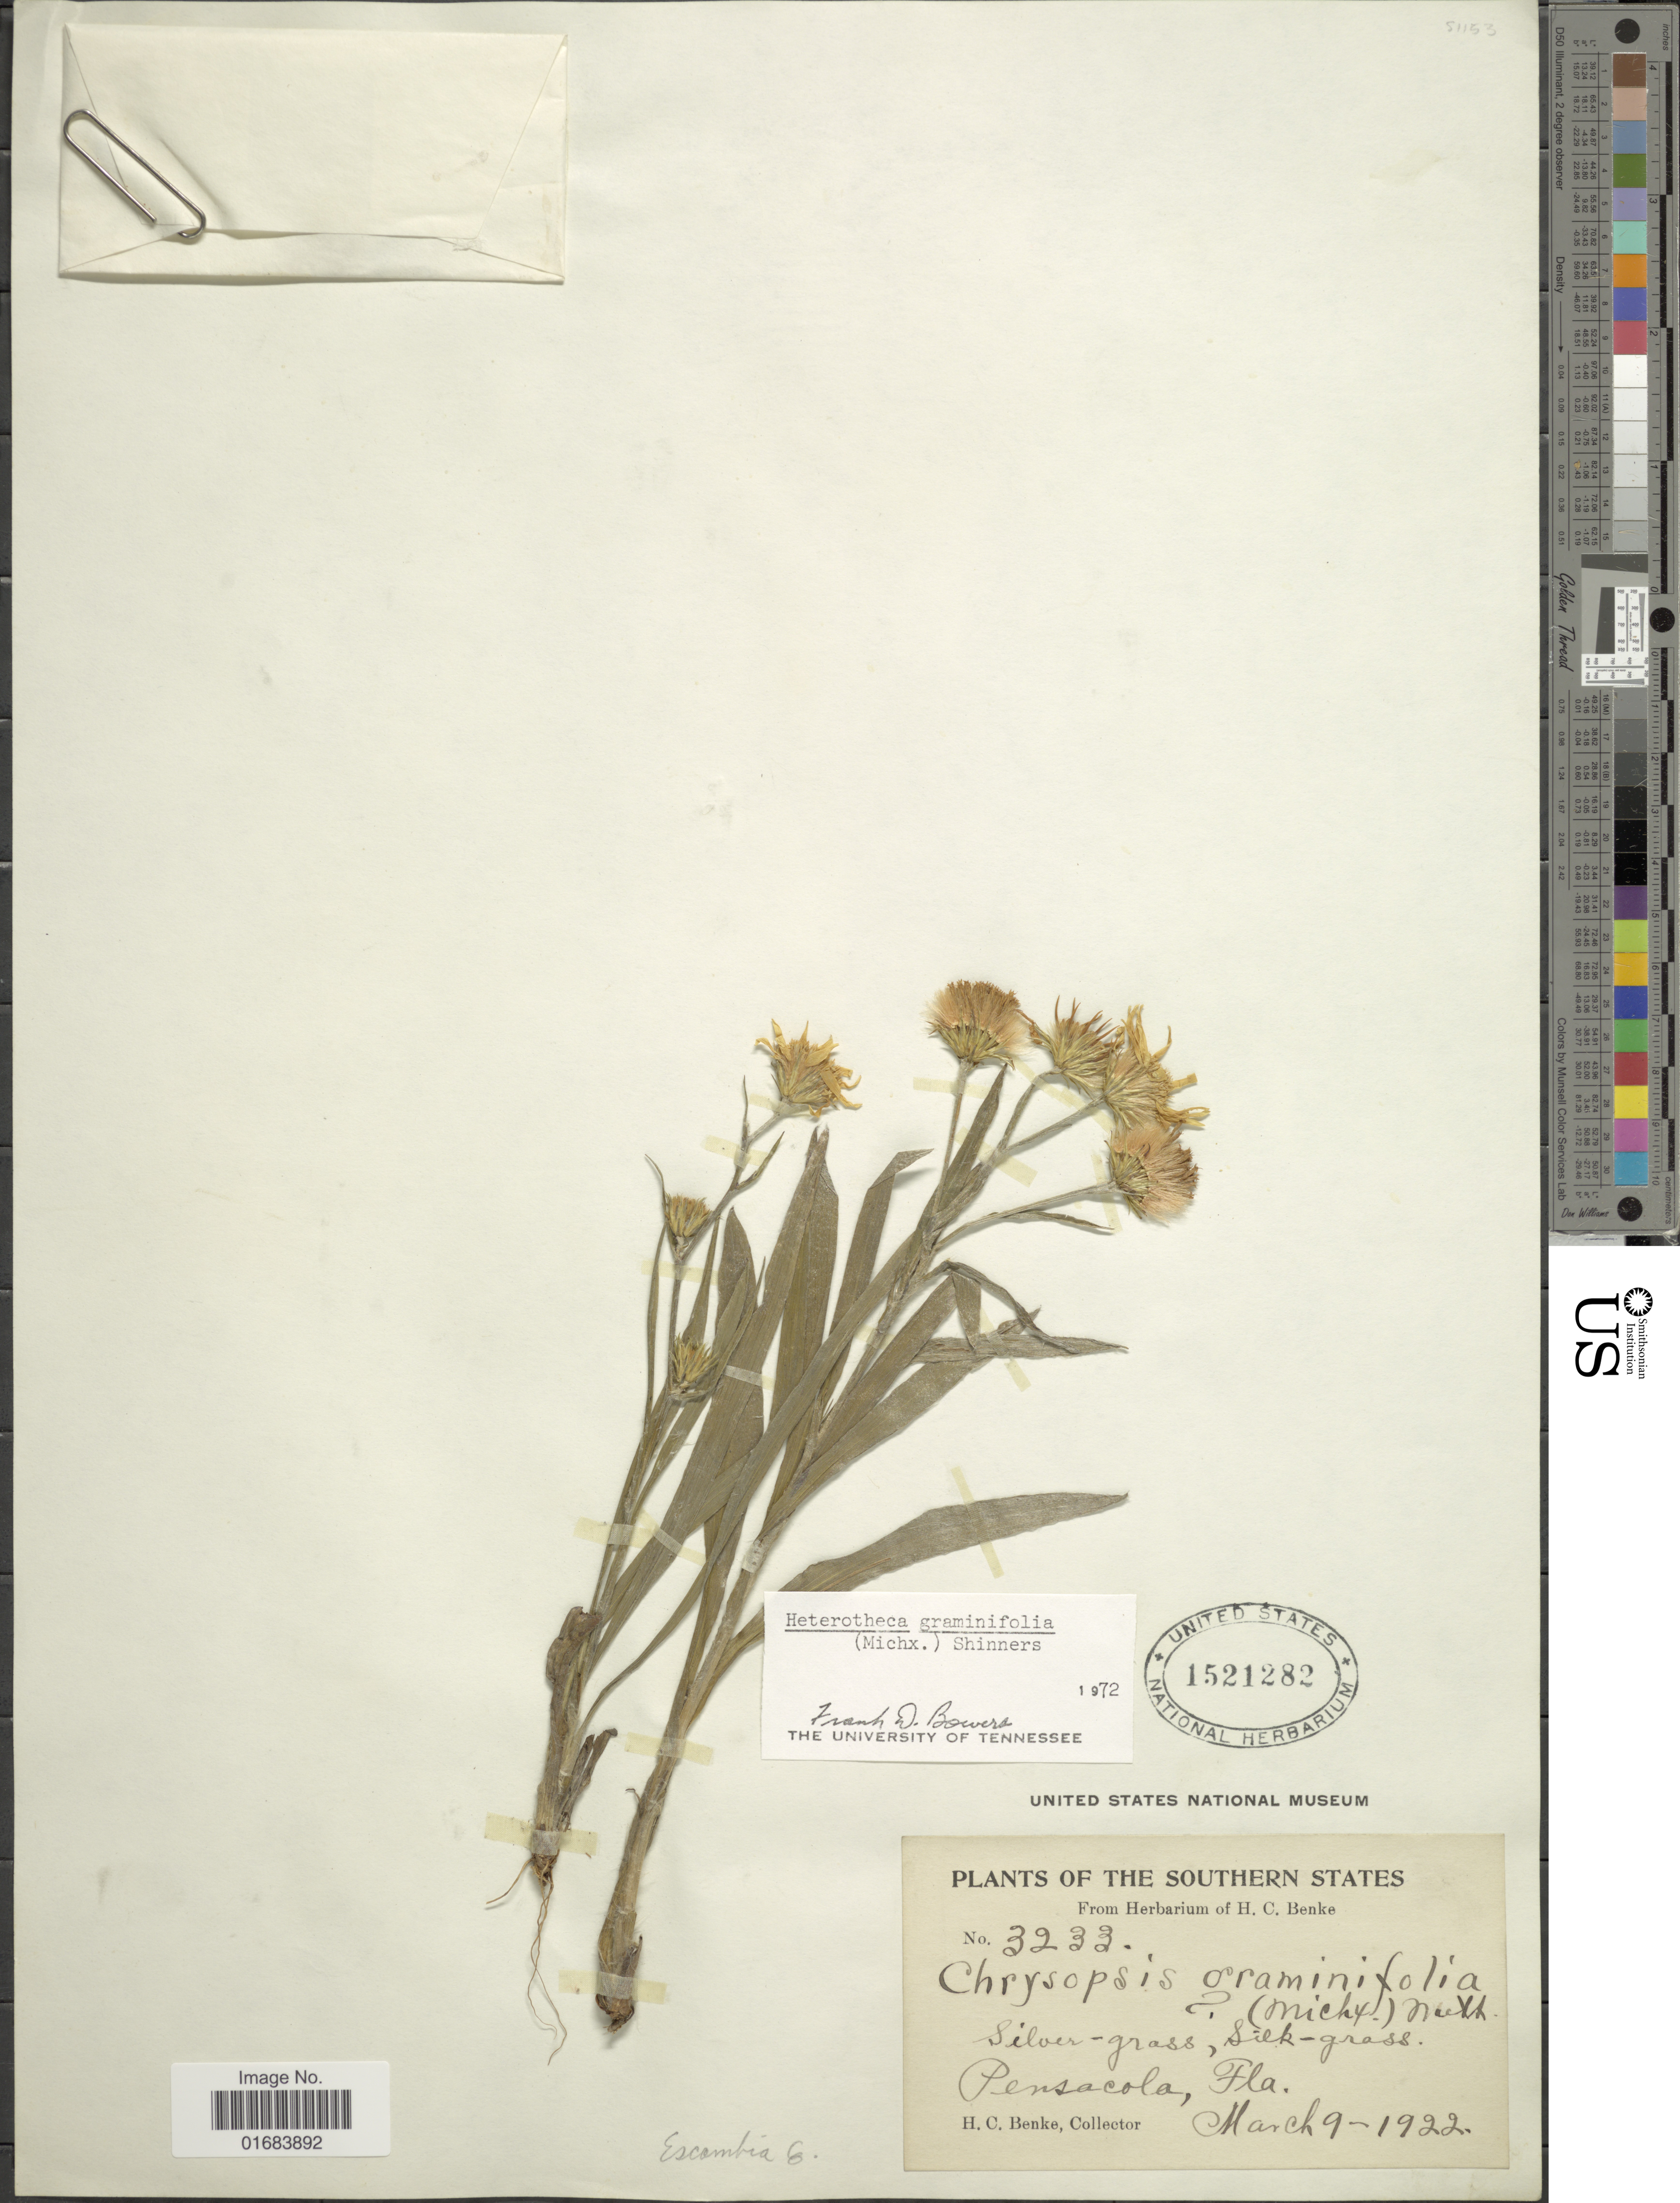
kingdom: Plantae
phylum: Tracheophyta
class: Magnoliopsida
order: Asterales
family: Asteraceae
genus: Pityopsis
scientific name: Pityopsis graminifolia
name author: (Michx.) Nutt.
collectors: H. Benke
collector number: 3233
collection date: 1922-03-09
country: United States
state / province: Florida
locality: The Southern States, Pensacola.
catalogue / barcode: US 1521282